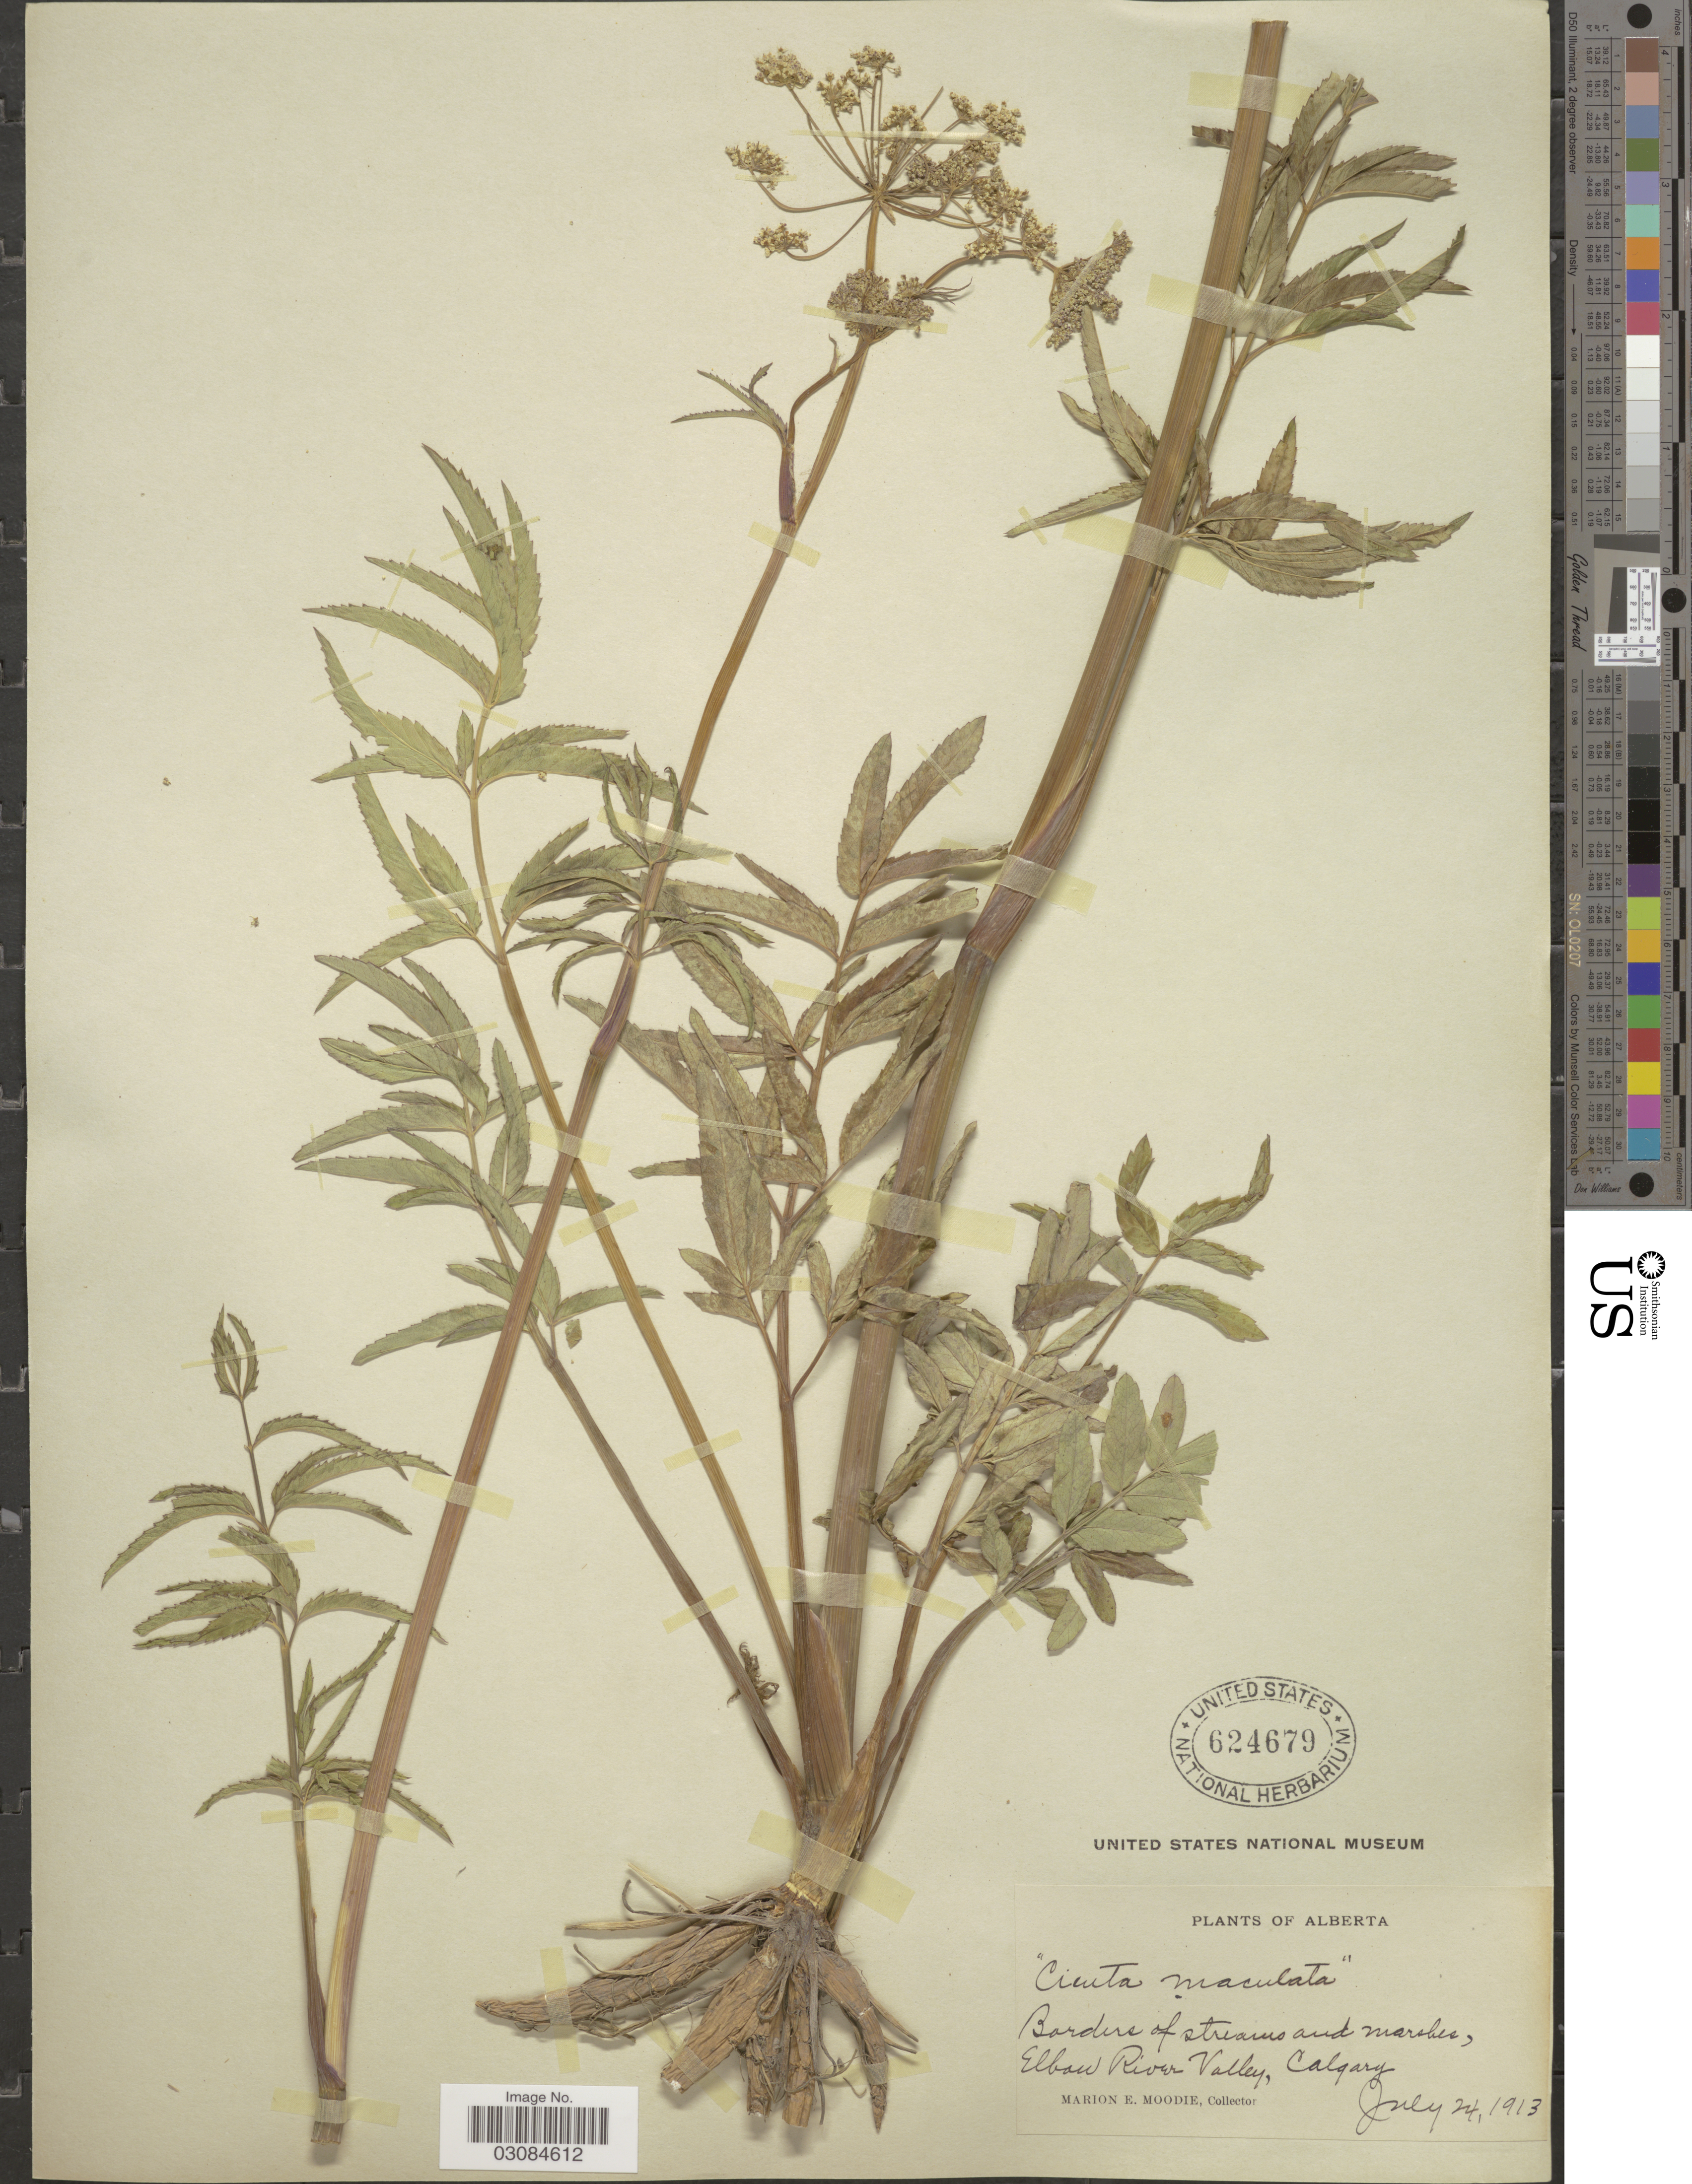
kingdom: Plantae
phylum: Tracheophyta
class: Magnoliopsida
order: Apiales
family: Apiaceae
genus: Cicuta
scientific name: Cicuta occidentalis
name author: Greene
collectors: M. E. Moodie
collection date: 1913-07-24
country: Canada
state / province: Alberta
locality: Borders of streams and marshes, Elbow River Valley, Calgary.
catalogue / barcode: US 624679